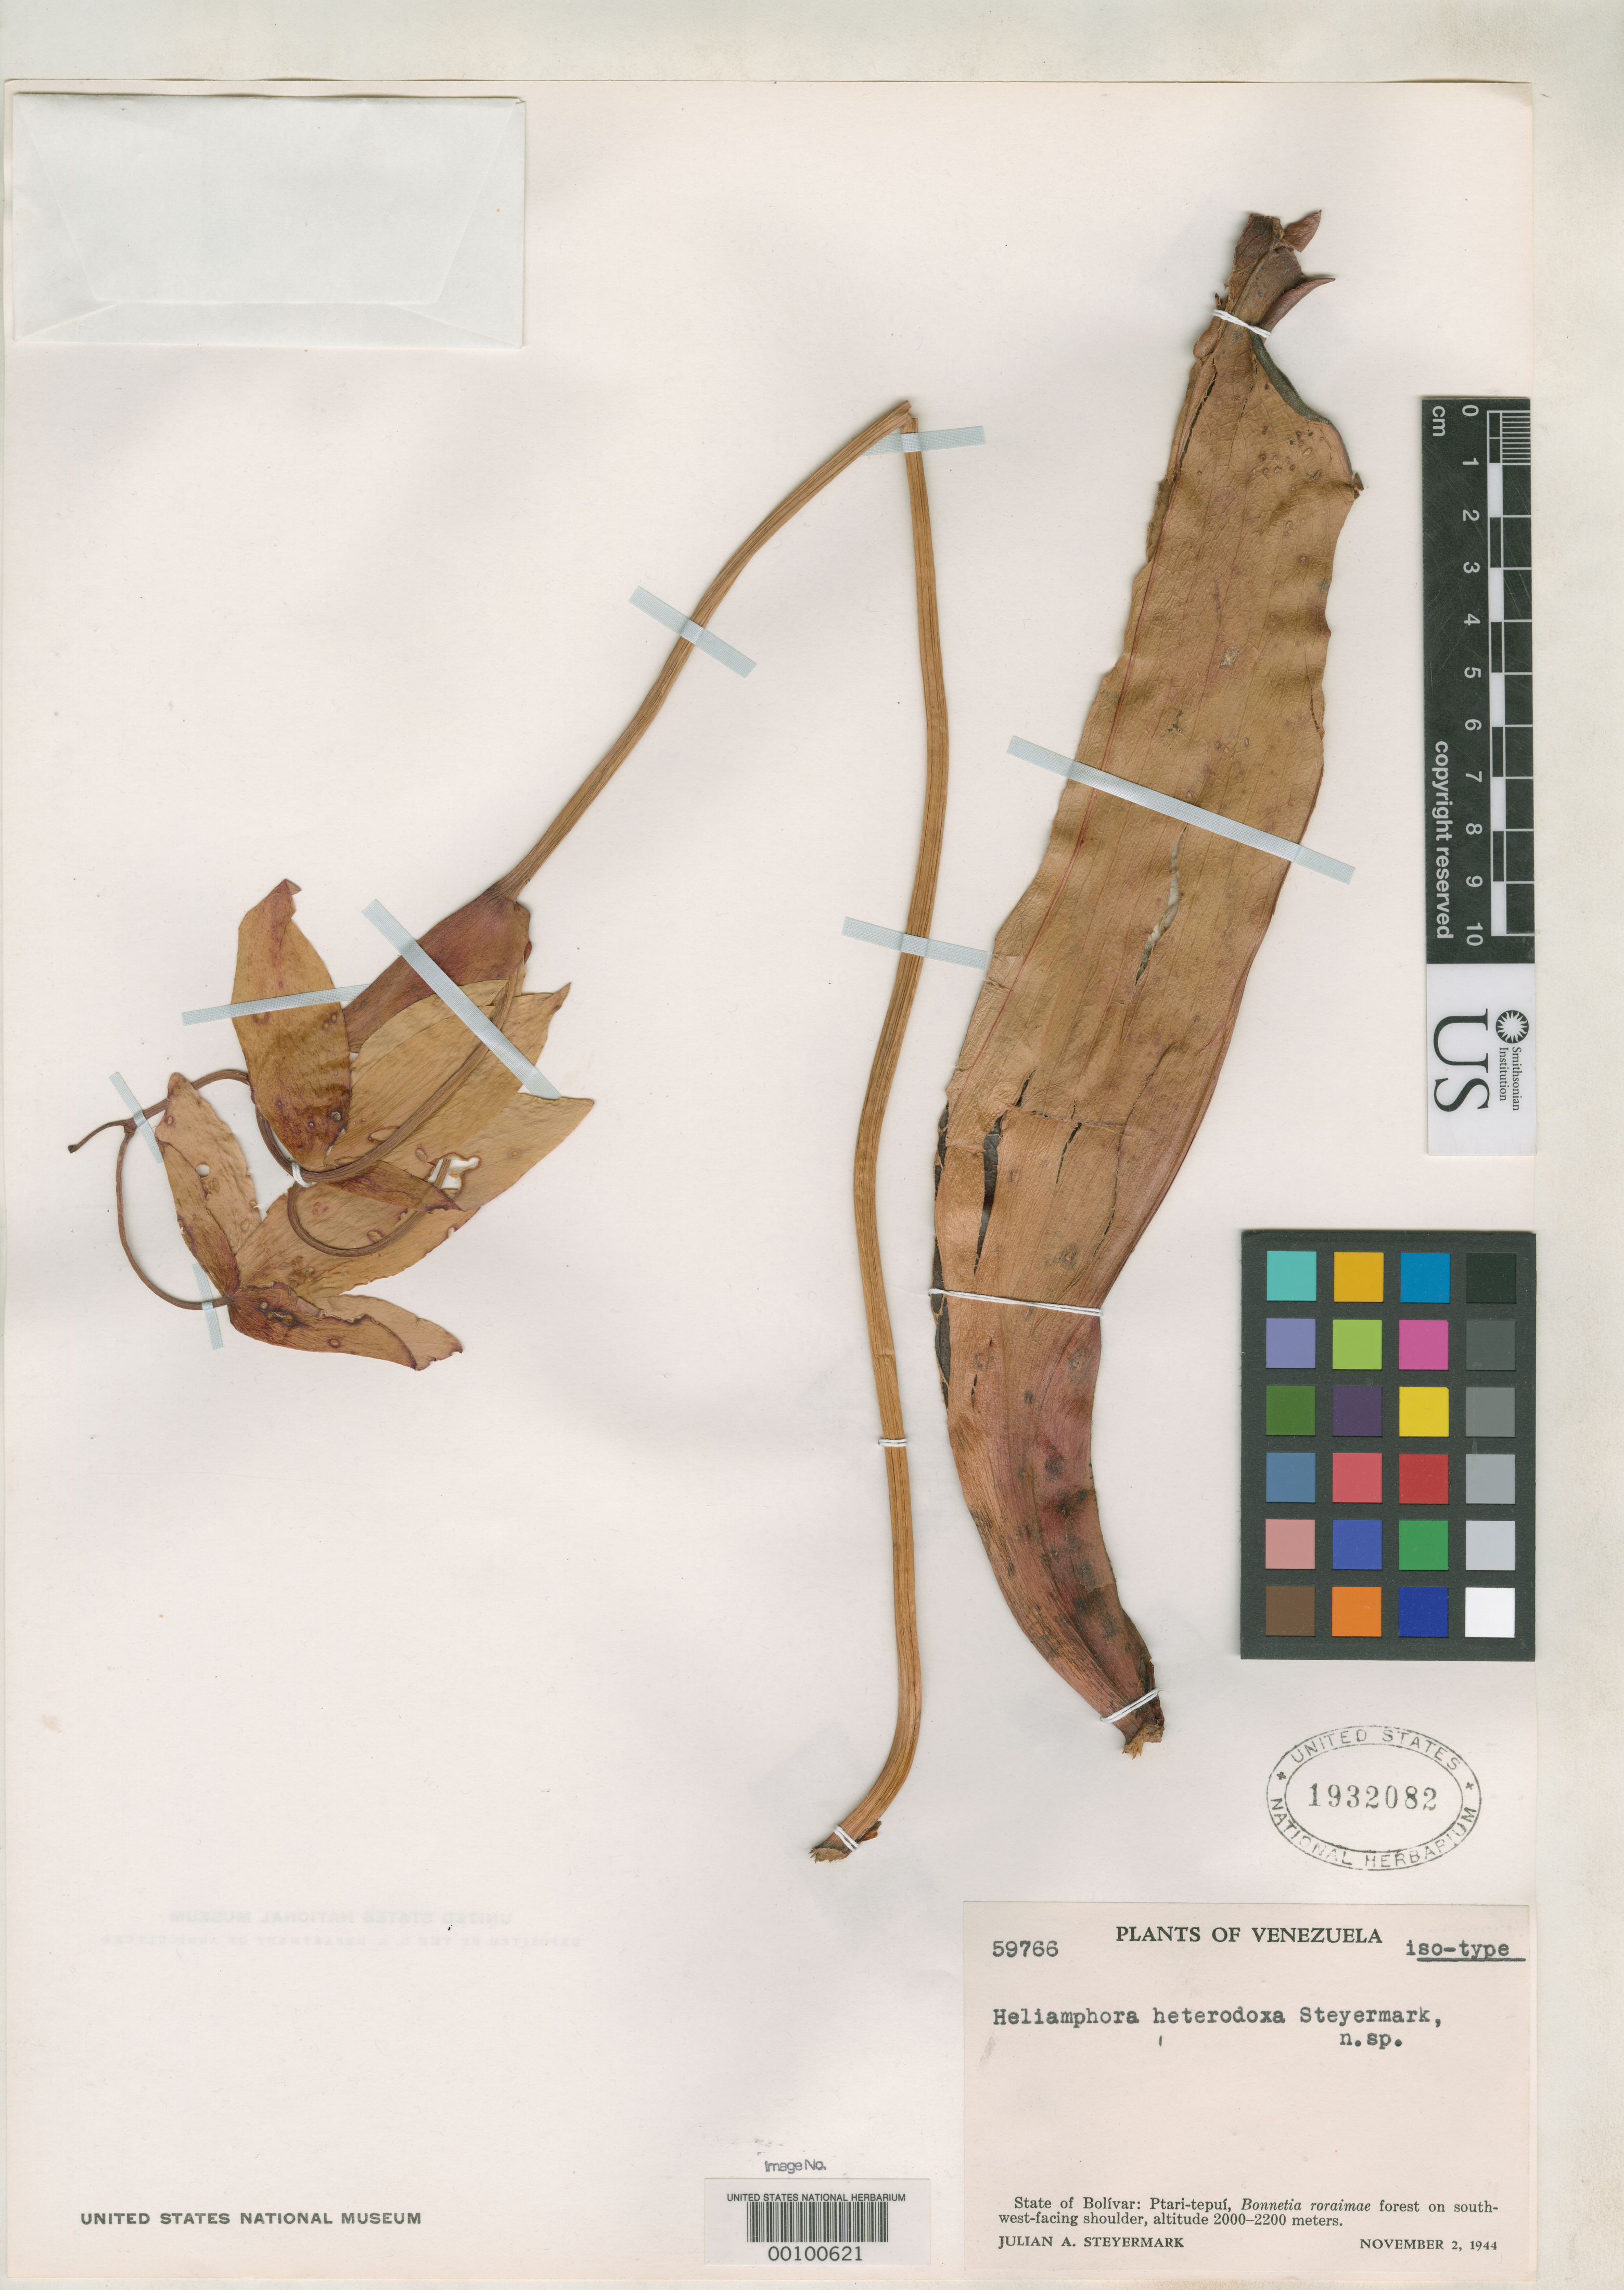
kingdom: Plantae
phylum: Tracheophyta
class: Magnoliopsida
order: Ericales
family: Sarraceniaceae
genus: Heliamphora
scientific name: Heliamphora heterodoxa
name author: Steyerm.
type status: Isotype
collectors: J. Steyermark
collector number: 59766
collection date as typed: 02 Nov 1944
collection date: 1944-11-02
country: Venezuela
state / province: Bolivar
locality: Ptari-tepui.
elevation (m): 2000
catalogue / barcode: US 1932082